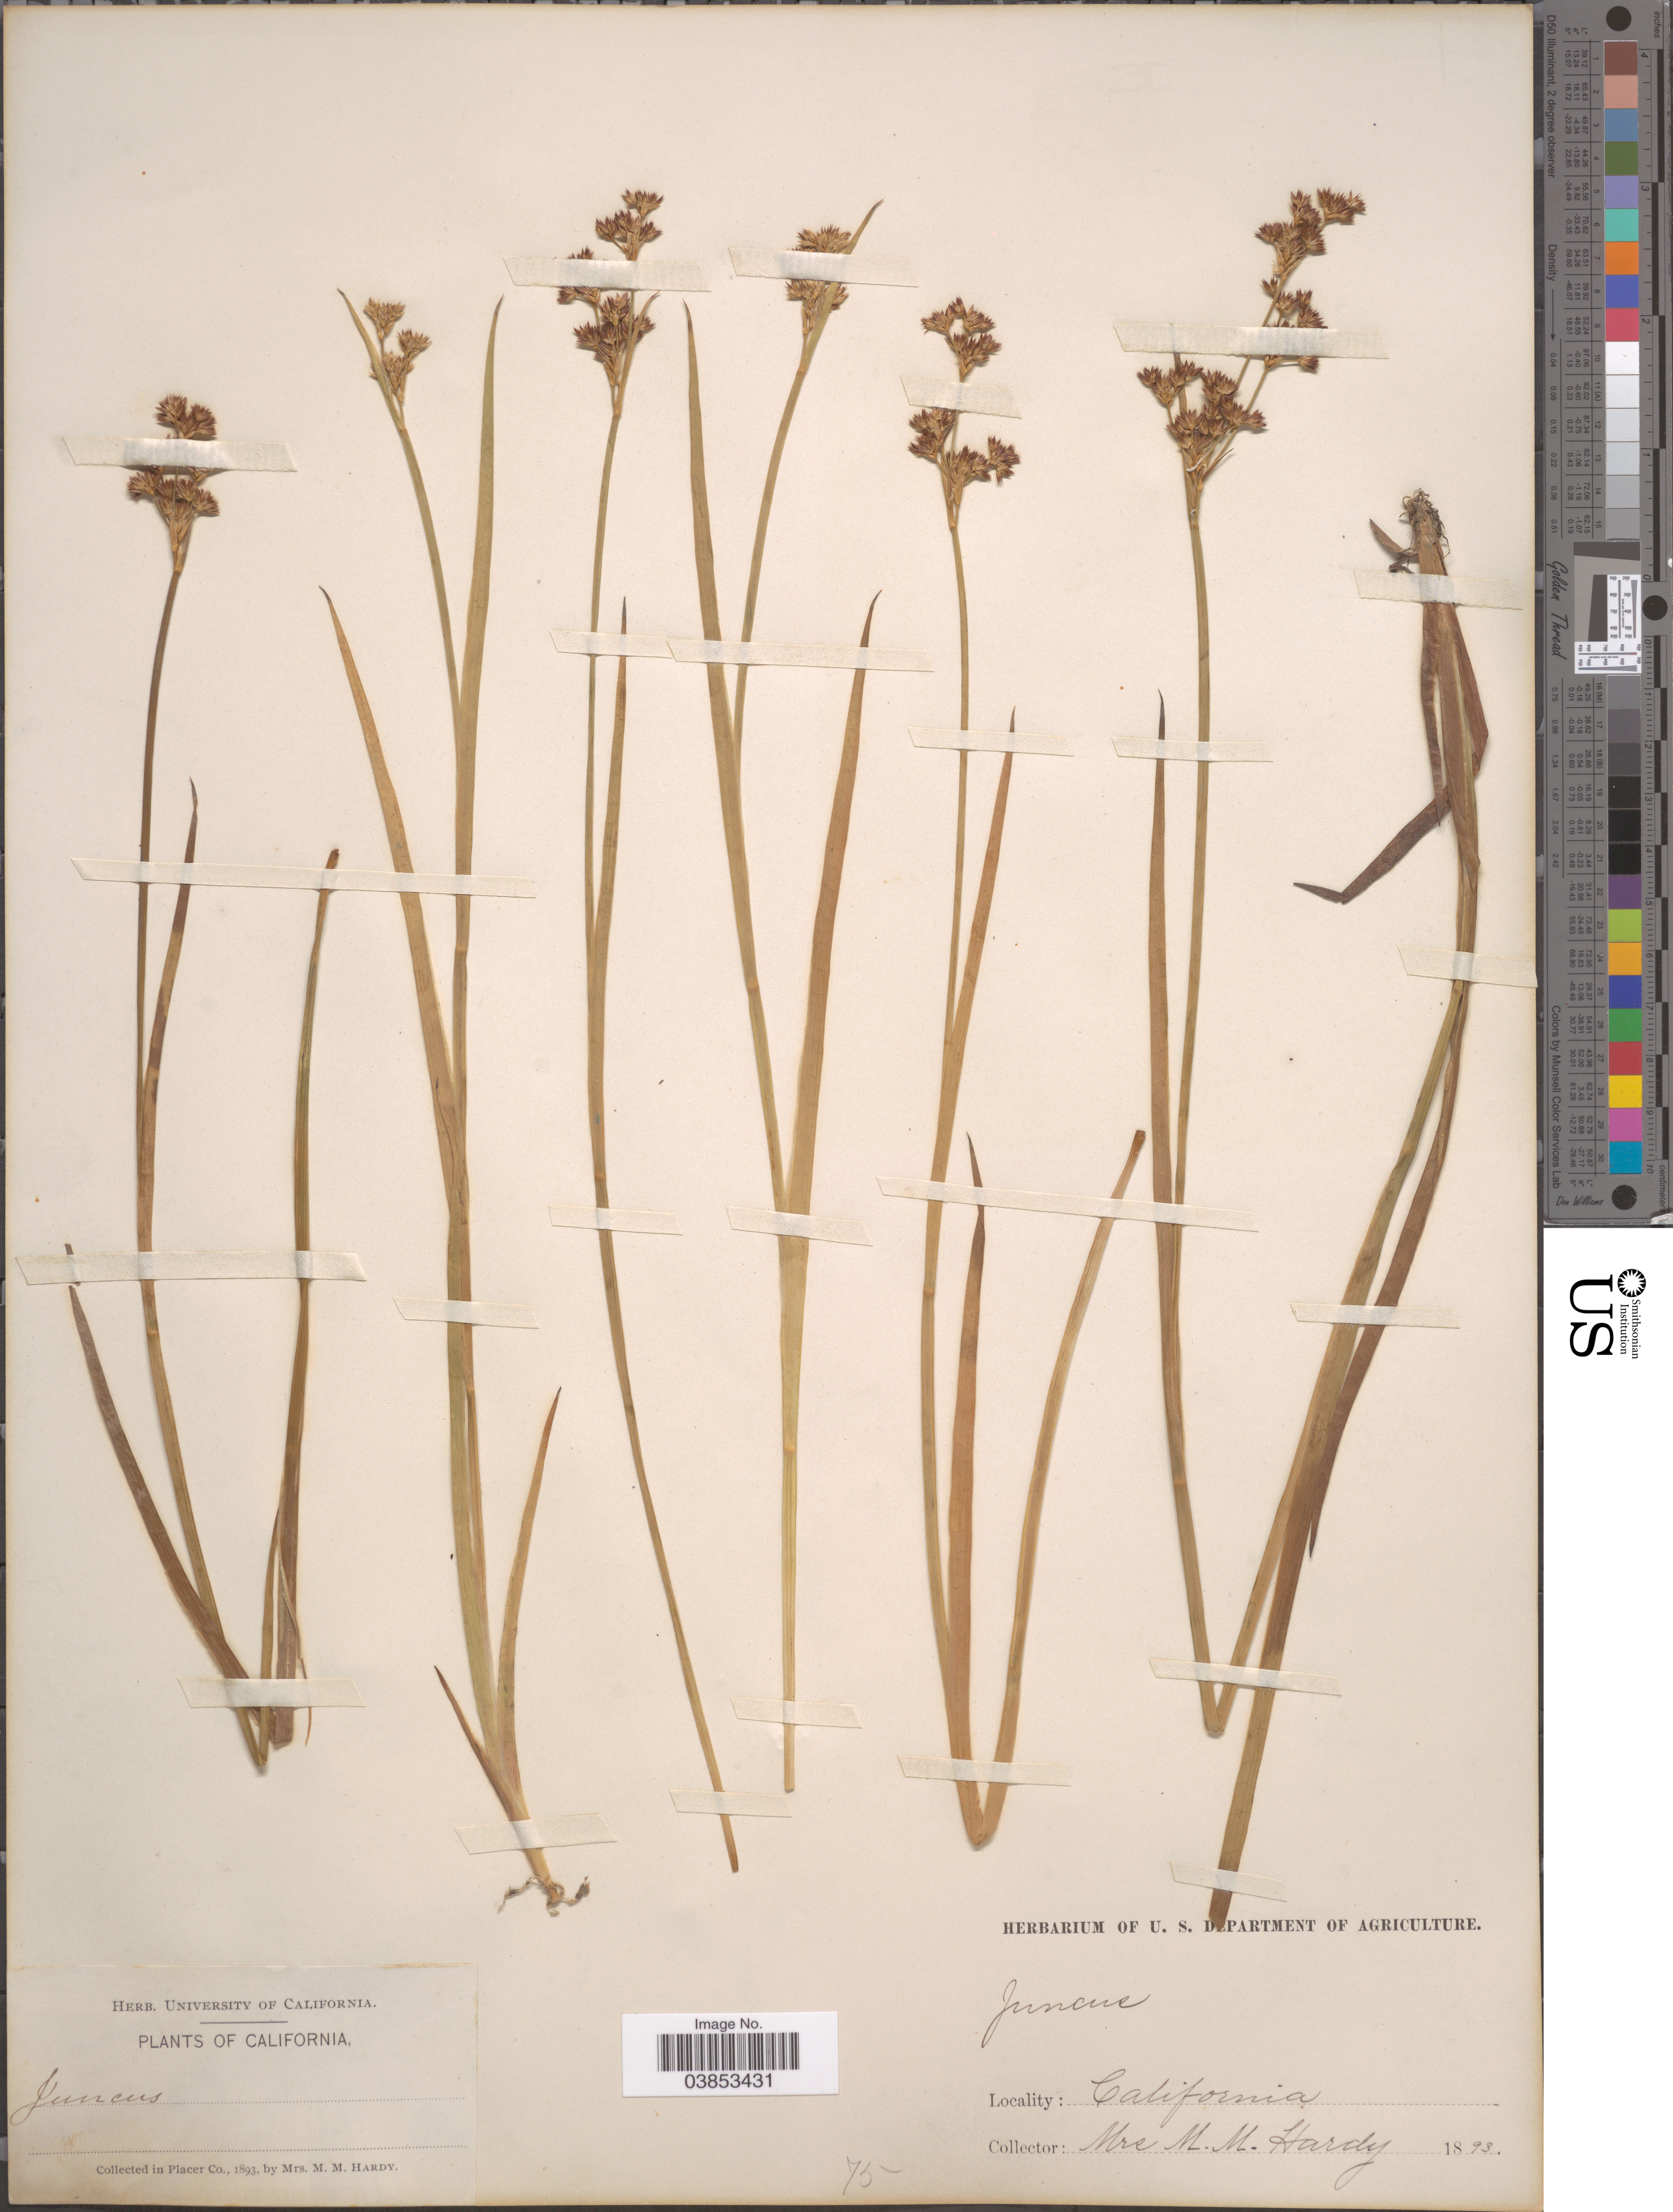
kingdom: Plantae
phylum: Tracheophyta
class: Liliopsida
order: Poales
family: Juncaceae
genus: Juncus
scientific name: Juncus ensifolius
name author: Wikstr.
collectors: Mrs. M. M. Hardy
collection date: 1893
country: United States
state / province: California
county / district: Placer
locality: Placer Co.